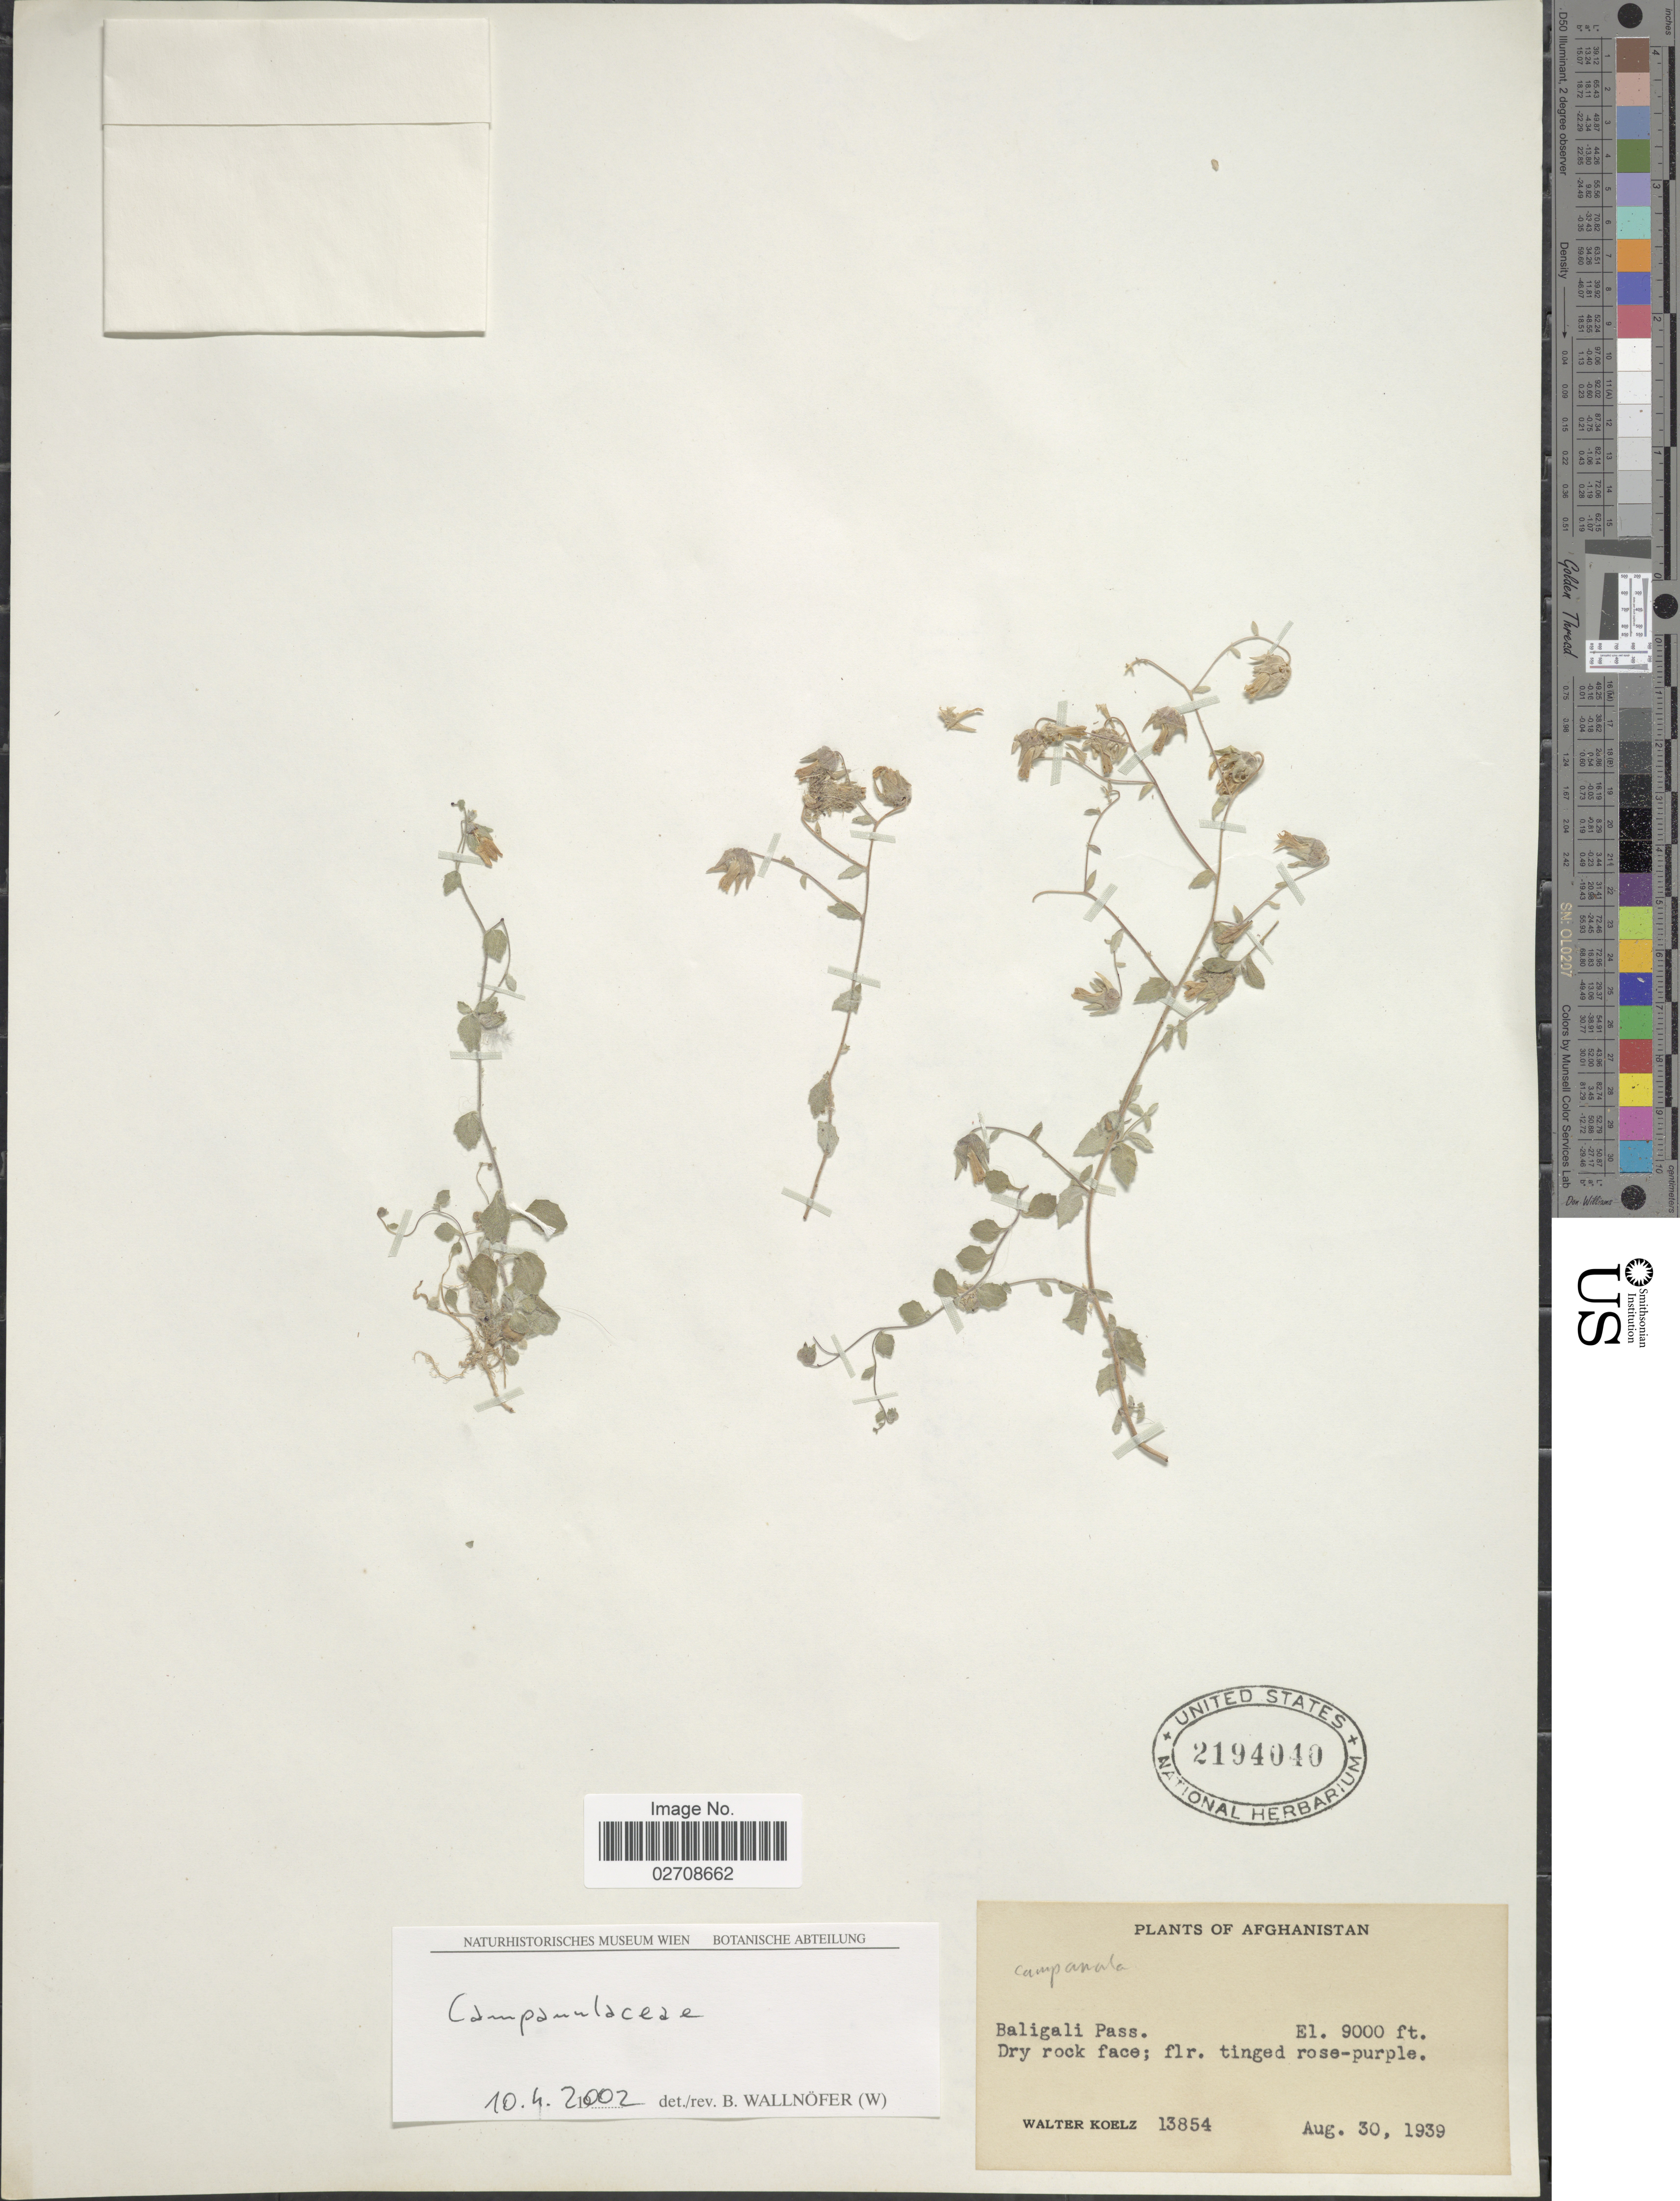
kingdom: Plantae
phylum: Tracheophyta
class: Magnoliopsida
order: Asterales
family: Campanulaceae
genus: Campanula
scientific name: Campanula sp.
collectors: W. N. Koelz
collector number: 13854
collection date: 1939-08-30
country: Afghanistan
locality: Baligali Pass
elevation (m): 2743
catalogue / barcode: US 2194040